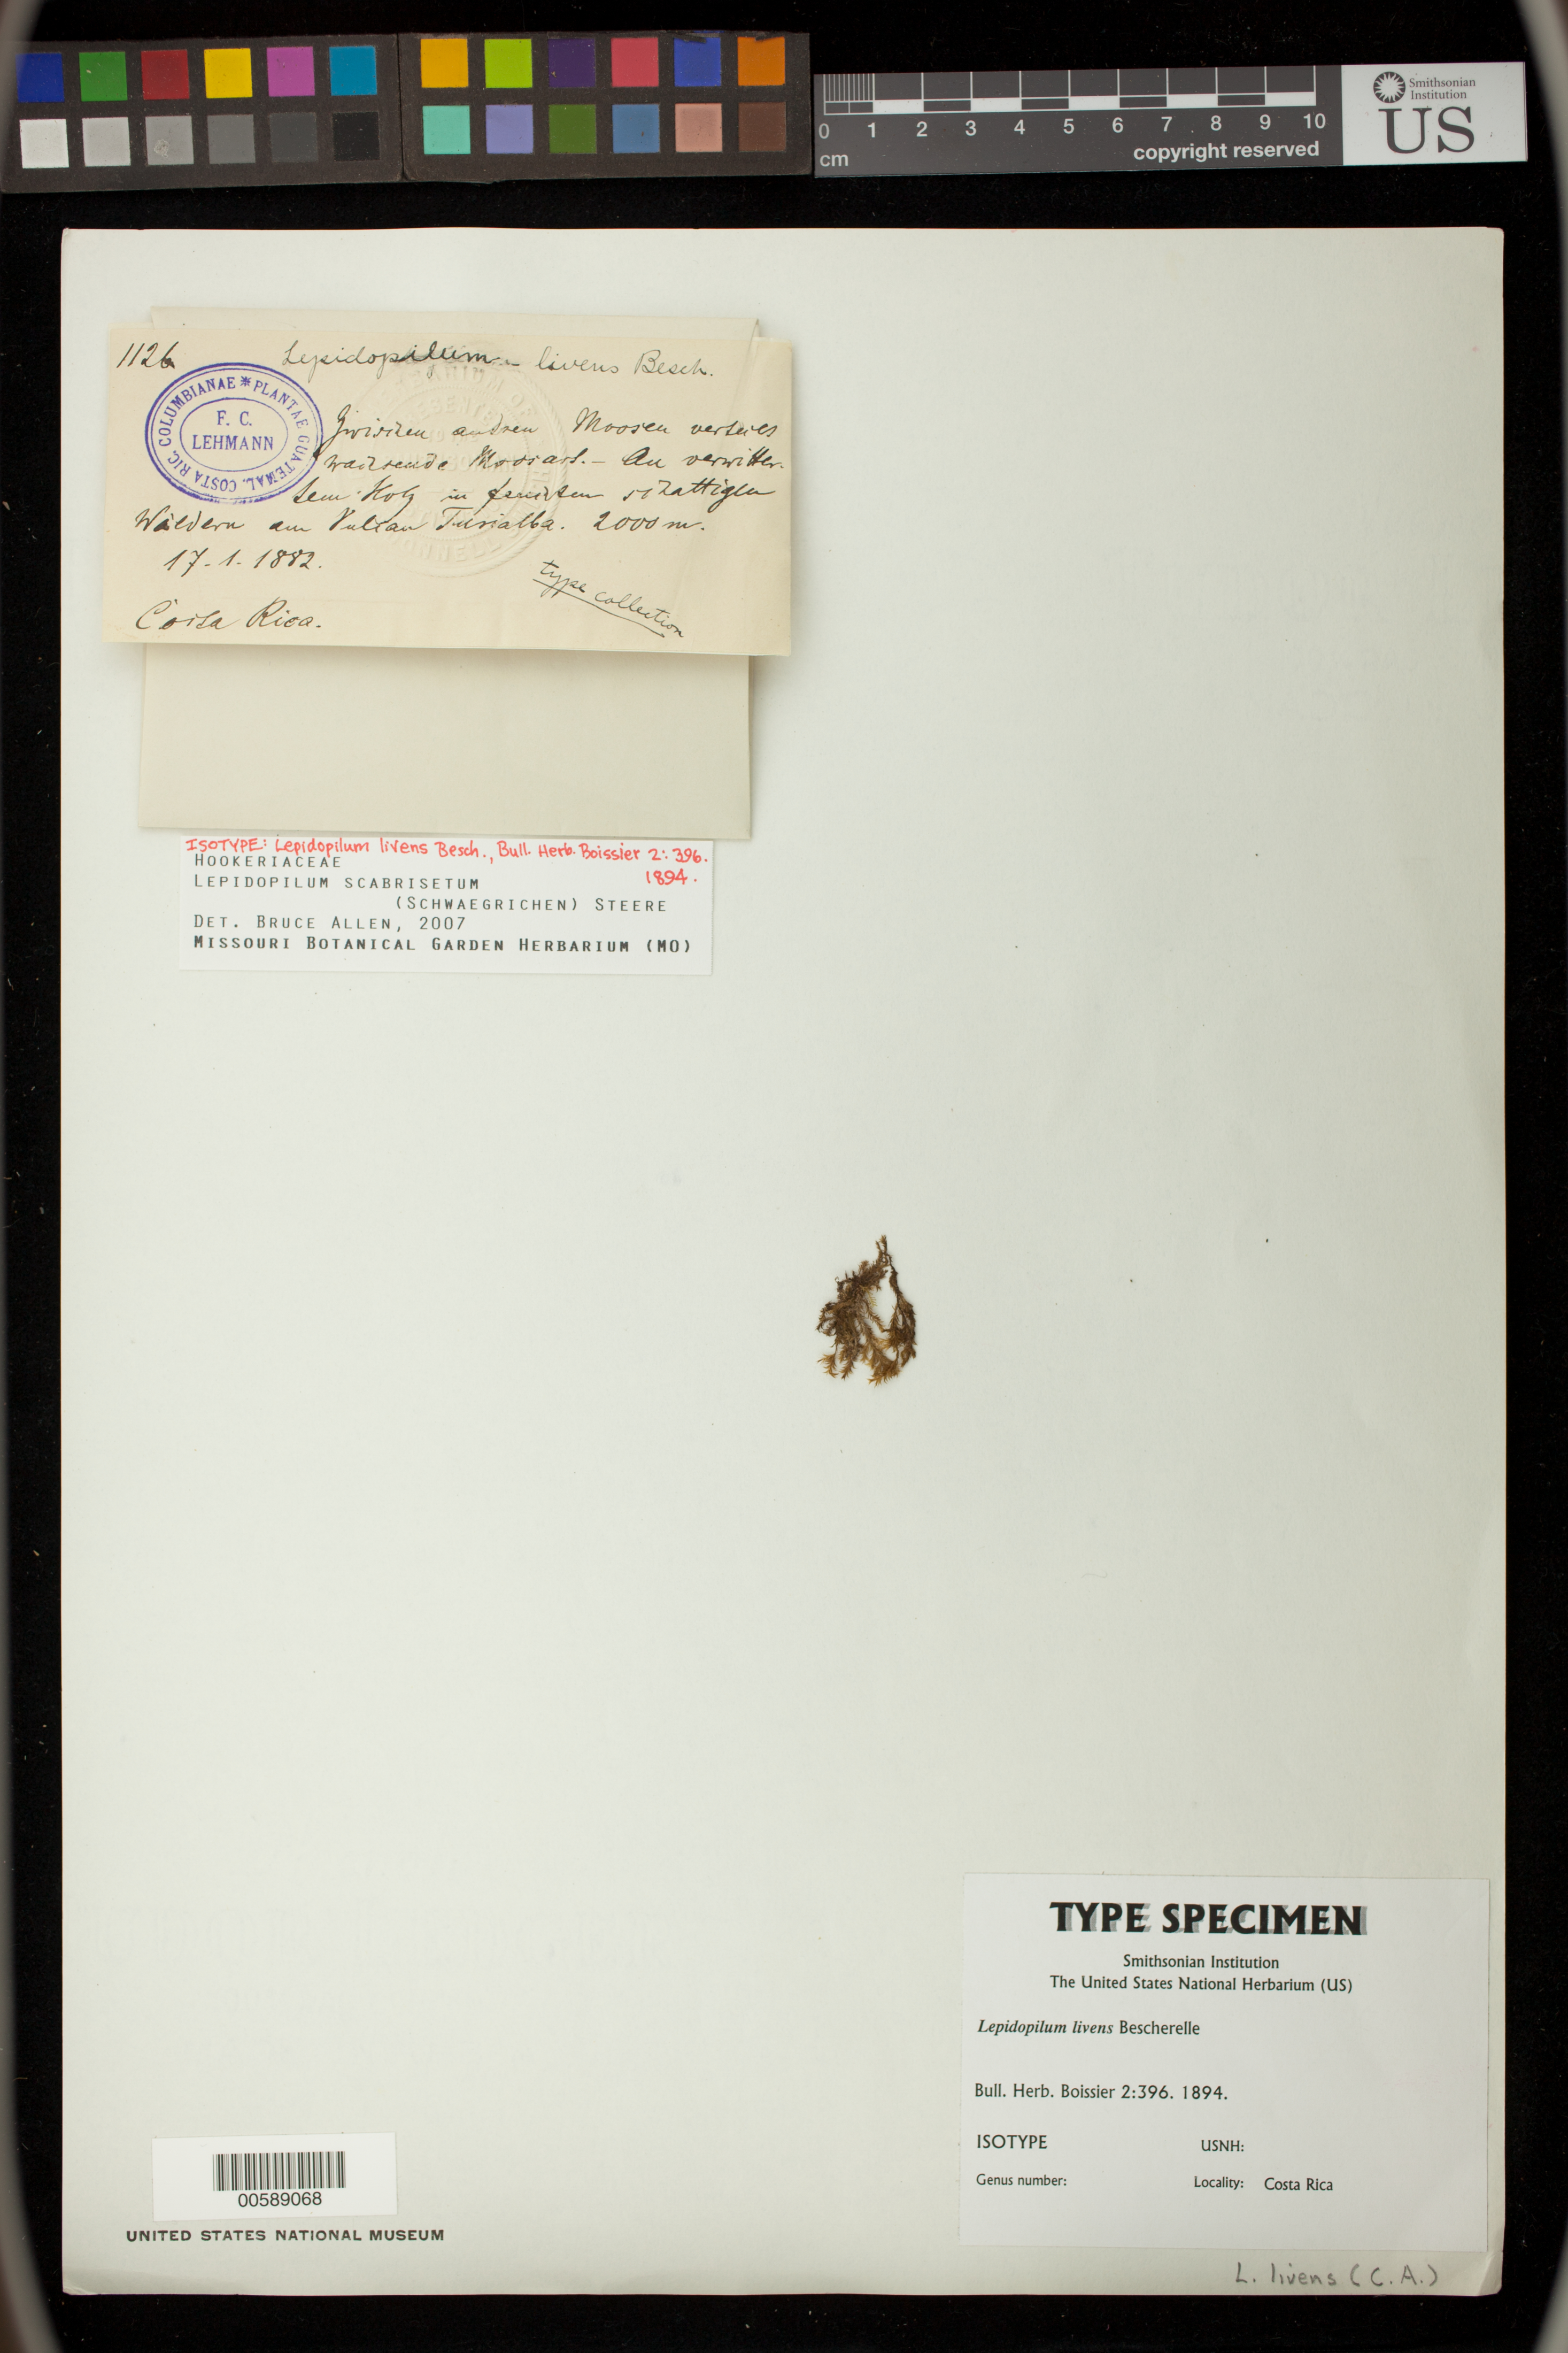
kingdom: Plantae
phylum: Bryophyta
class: Bryopsida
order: Hookeriales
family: Pilotrichaceae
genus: Lepidopilum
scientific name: Lepidopilum livens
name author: Besch.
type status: Isotype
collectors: F. C. Lehmann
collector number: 1126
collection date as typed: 17 Jan 1882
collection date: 1882-01-17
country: Costa Rica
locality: Walden au Vulcan Turrialba. [Wälder auf Vulkan Turrialba? (Forests on Turrialba Volcano).]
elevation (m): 2000